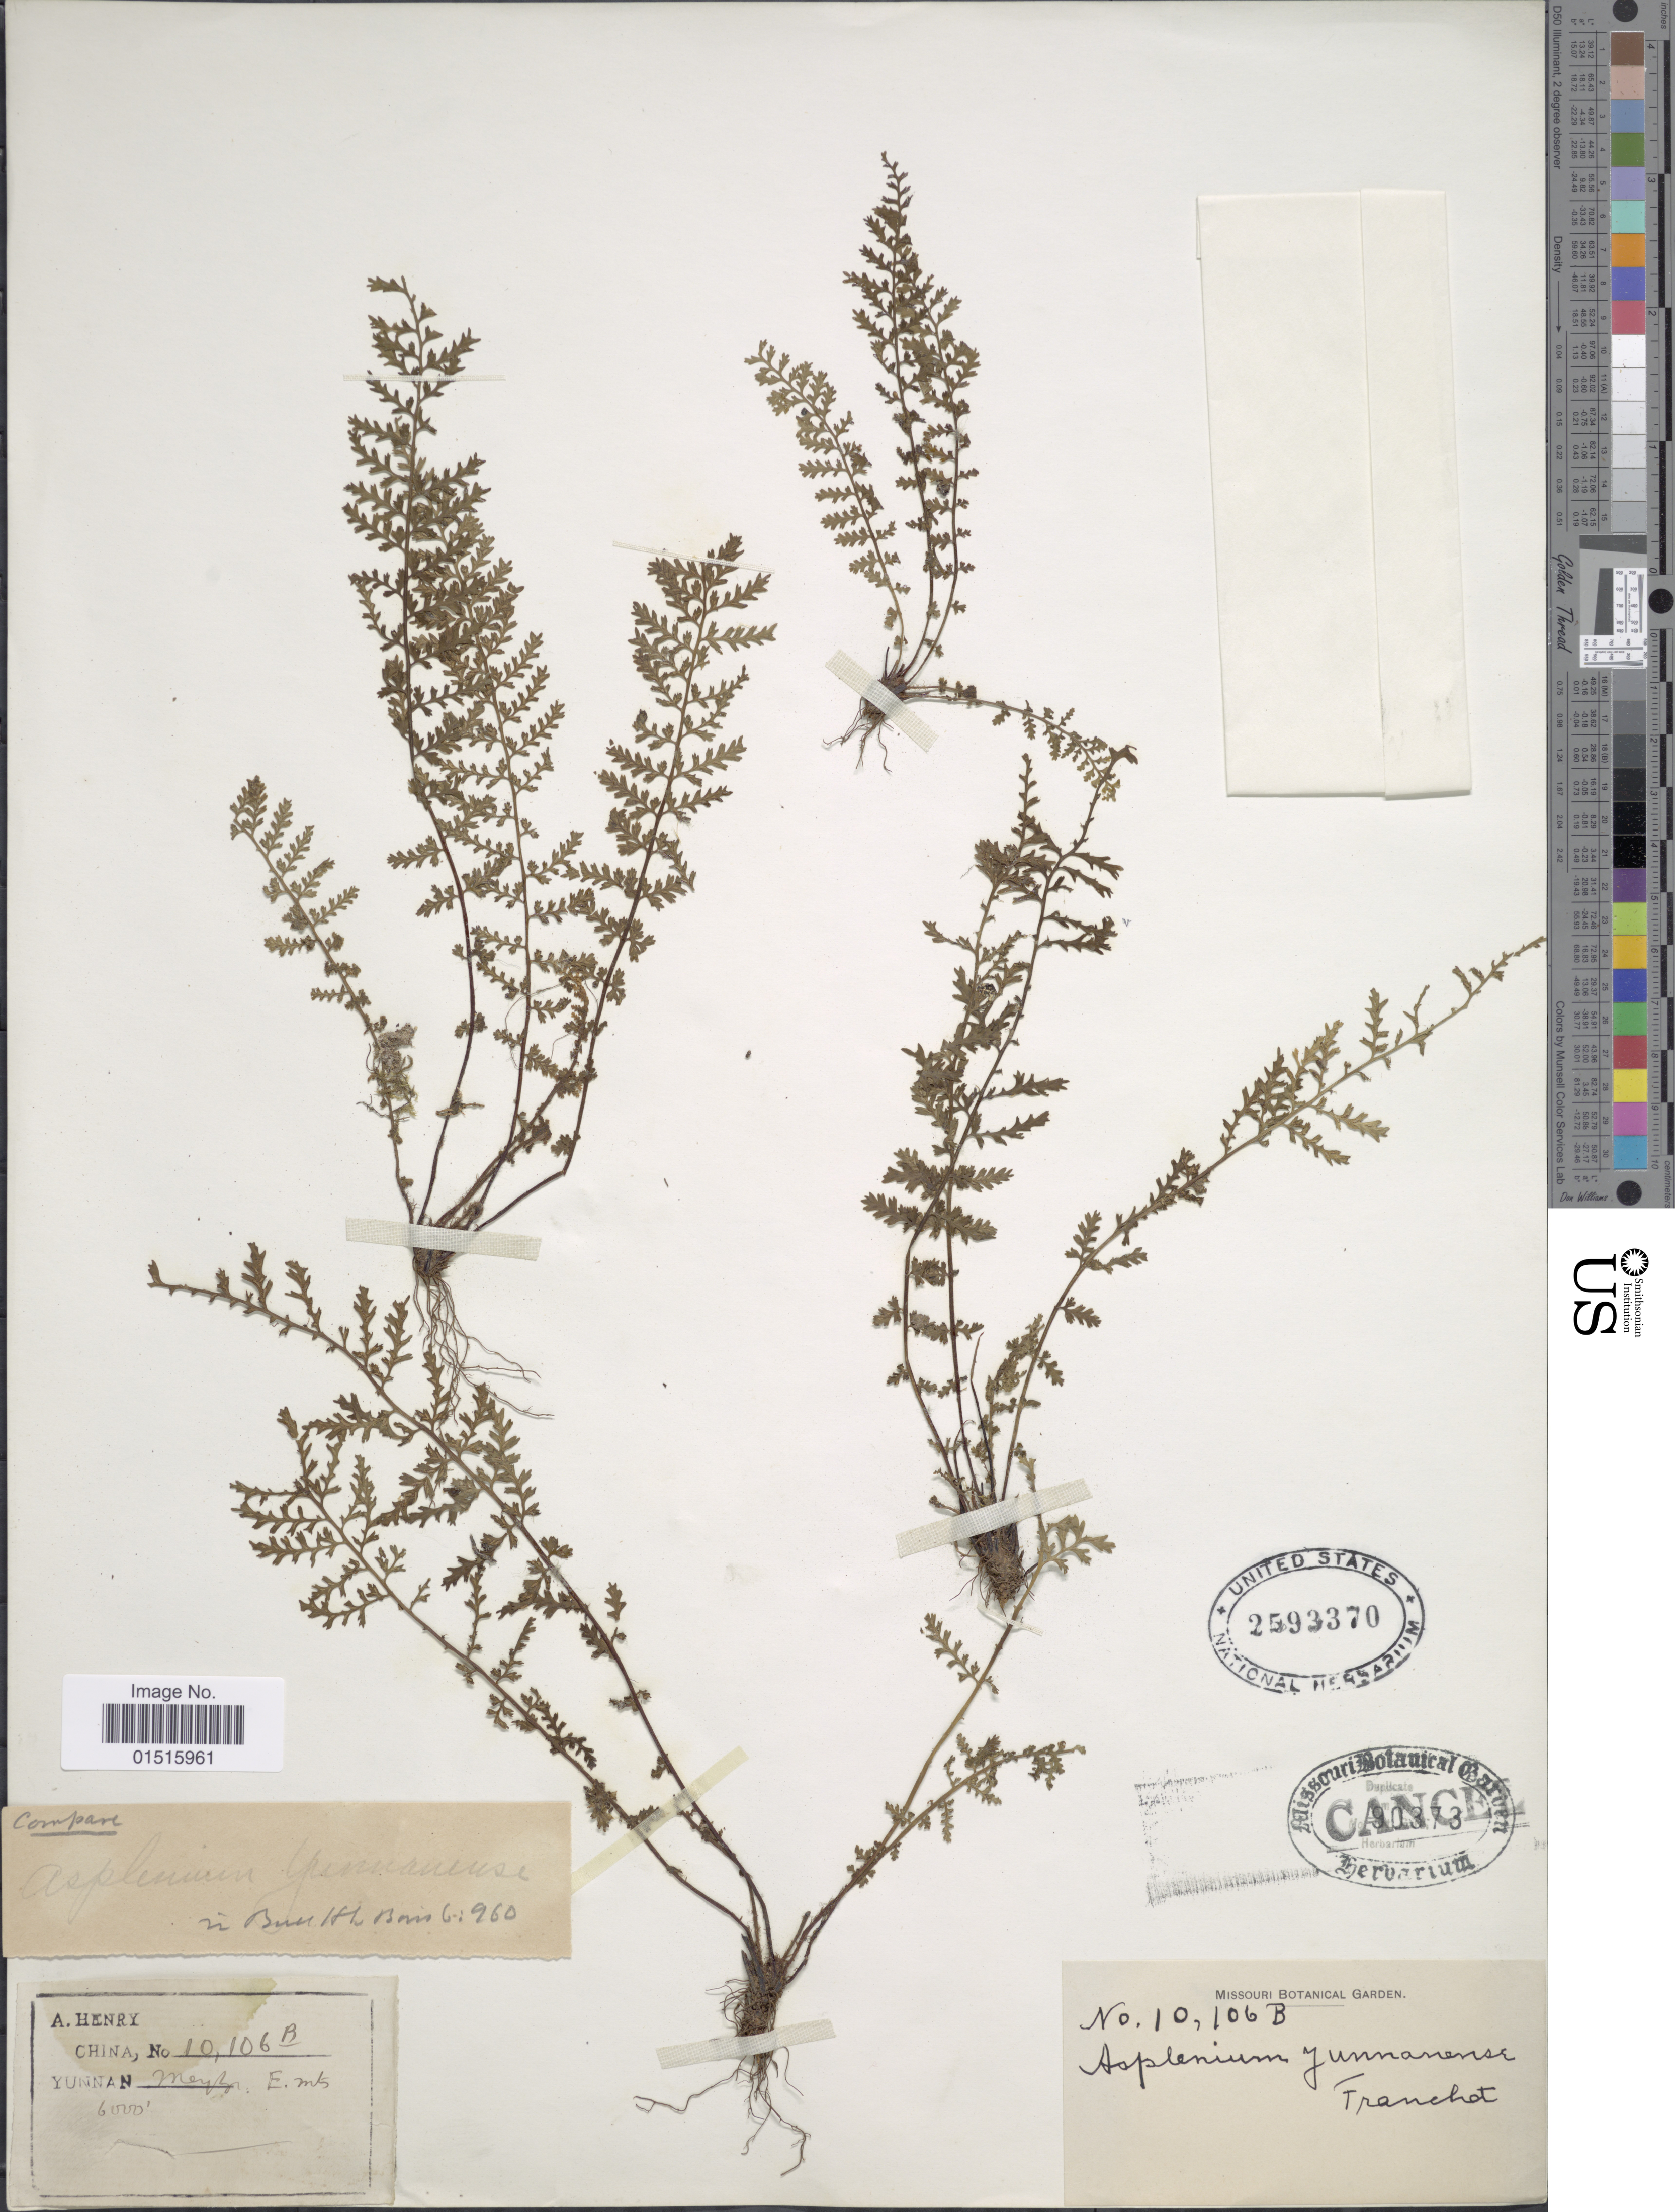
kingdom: Plantae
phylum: Tracheophyta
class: Polypodiopsida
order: Polypodiales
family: Aspleniaceae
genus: Asplenium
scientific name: Asplenium yunnanense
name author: (Franch.) Ching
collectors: A. Henry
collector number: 10106 B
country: China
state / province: Yunnan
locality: Mengtze, E. Mts.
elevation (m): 1829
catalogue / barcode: US 2593370